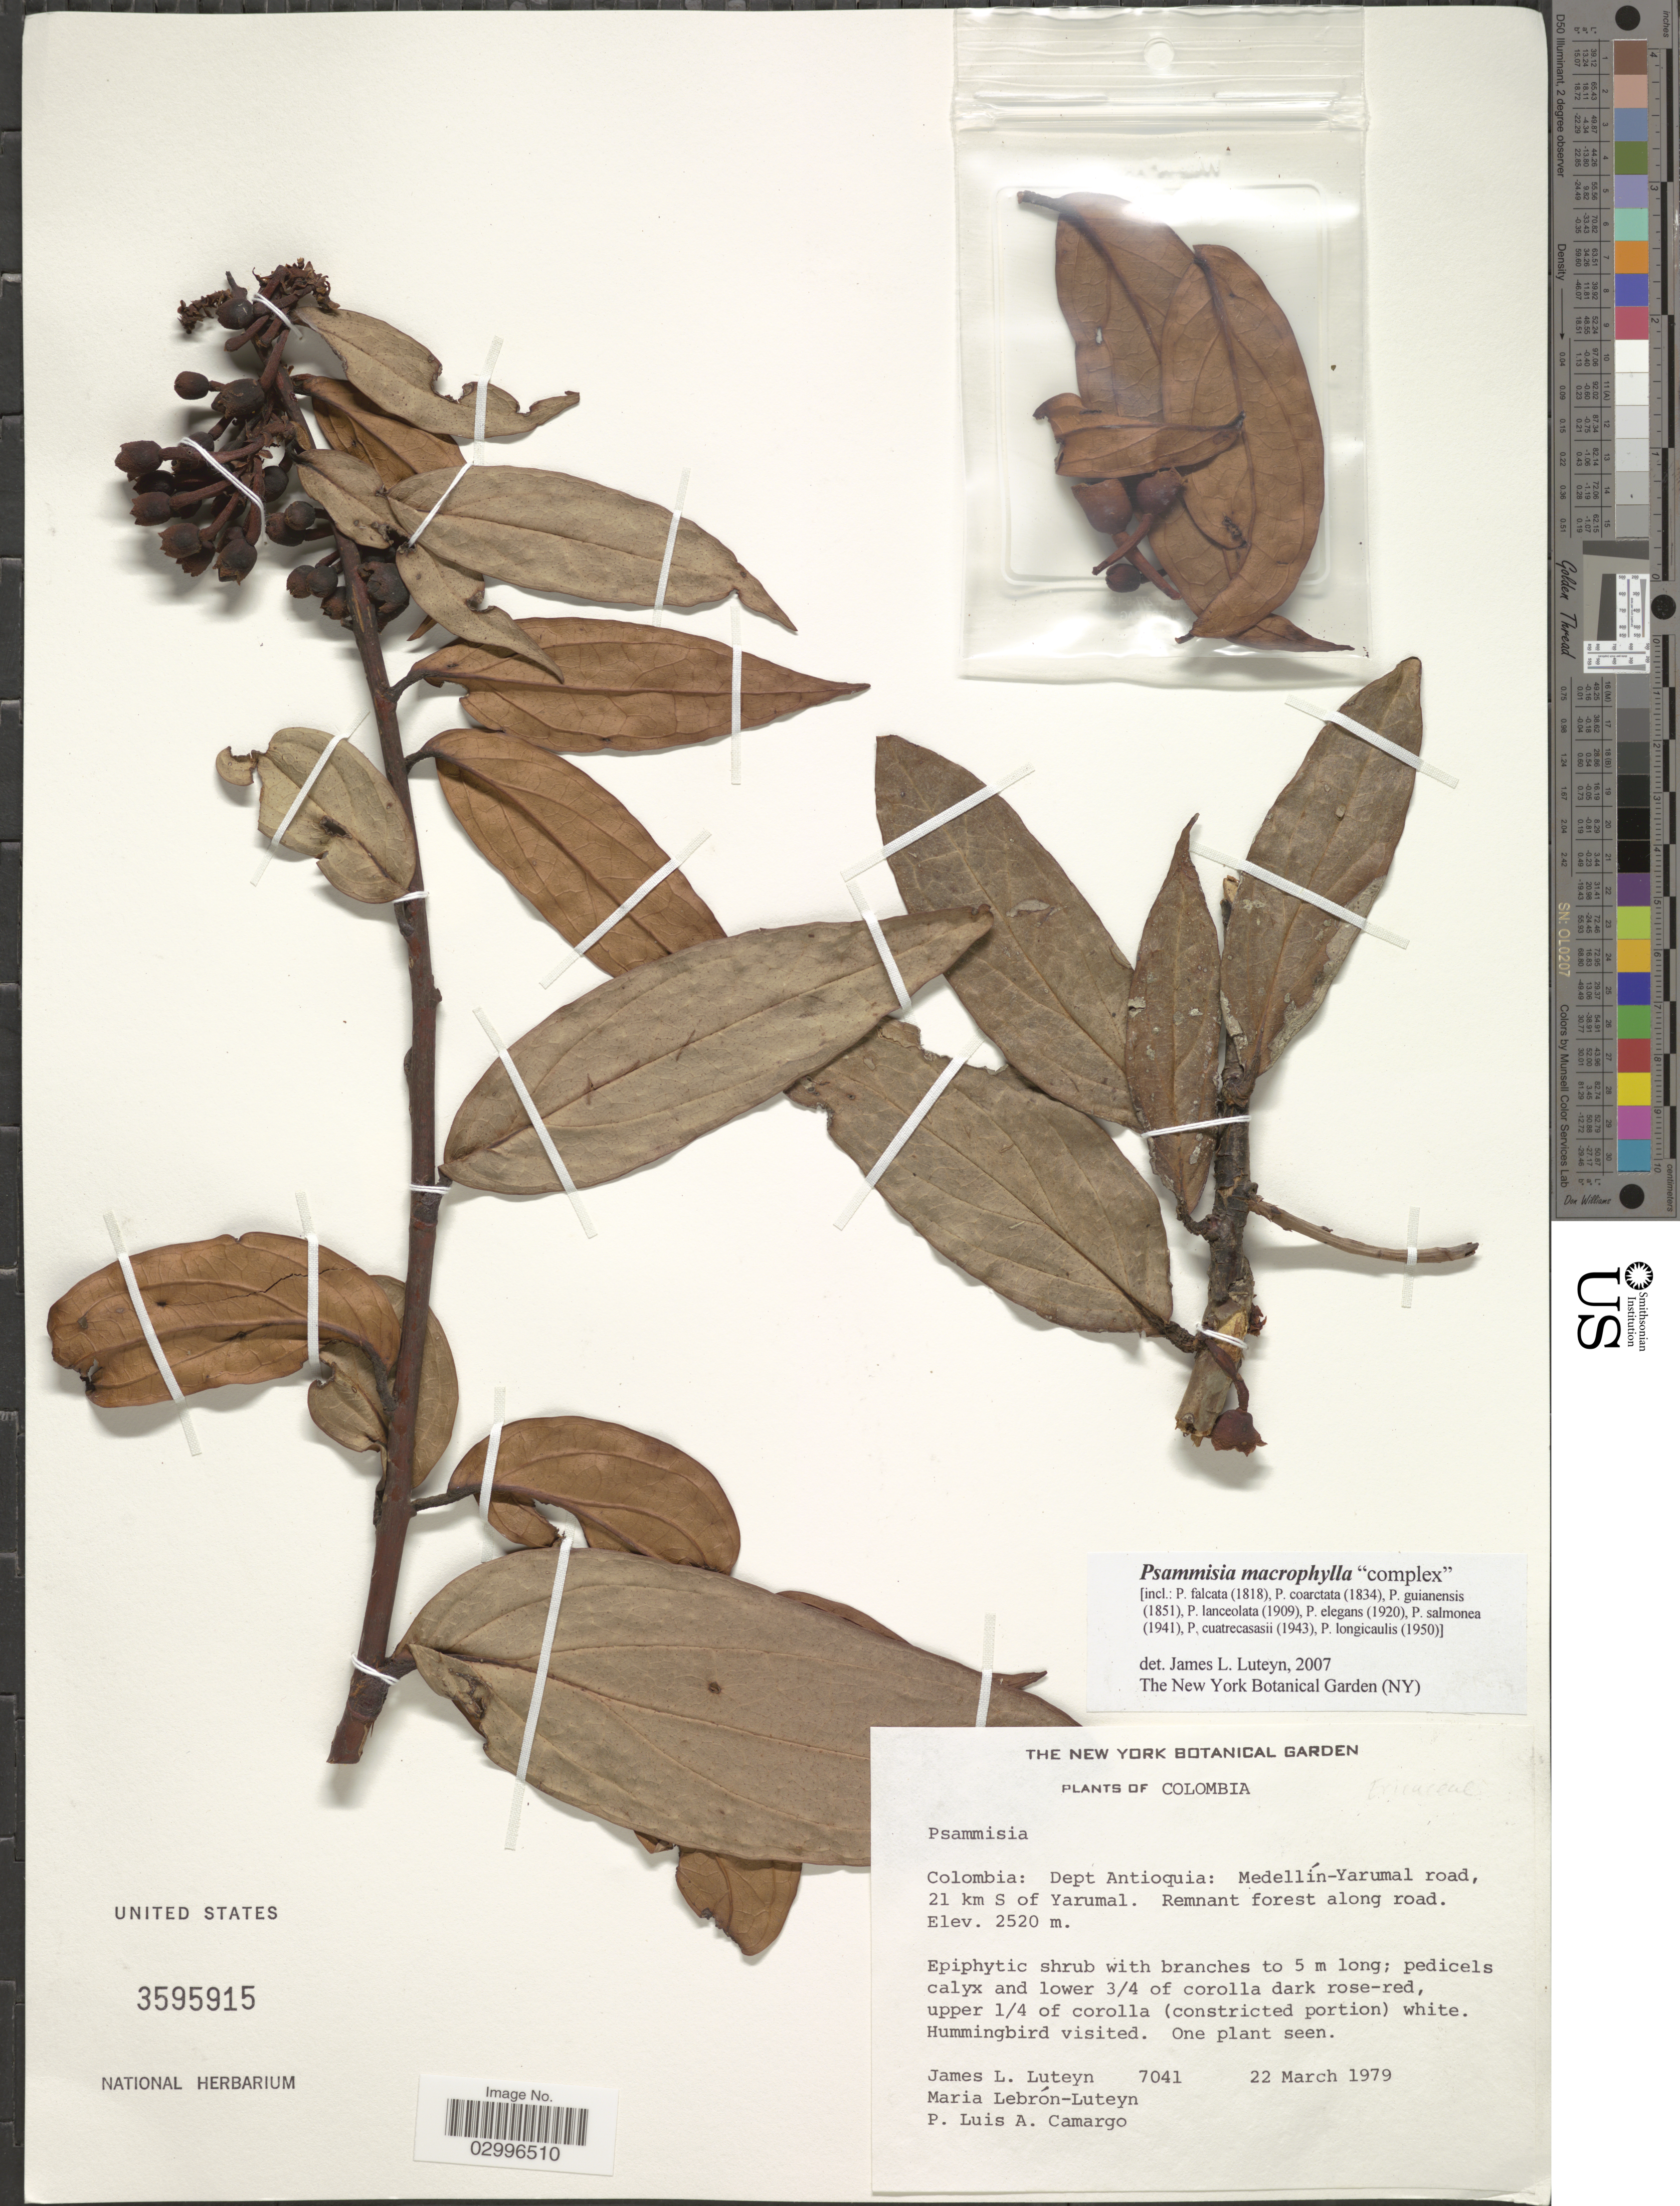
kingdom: Plantae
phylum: Tracheophyta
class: Magnoliopsida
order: Ericales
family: Ericaceae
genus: Psammisia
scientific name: Psammisia macrophylla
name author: (Kunth) Klotzsch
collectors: J. L. Luteyn, M. L. Lebrón-Luteyn & P. Camargo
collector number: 7041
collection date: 1979-03-22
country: Colombia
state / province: Antioquia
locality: Dept. Antioquia: Medellín-Yarumal road, 21 km S of Yarumal.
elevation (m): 2520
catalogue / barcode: US 3595915